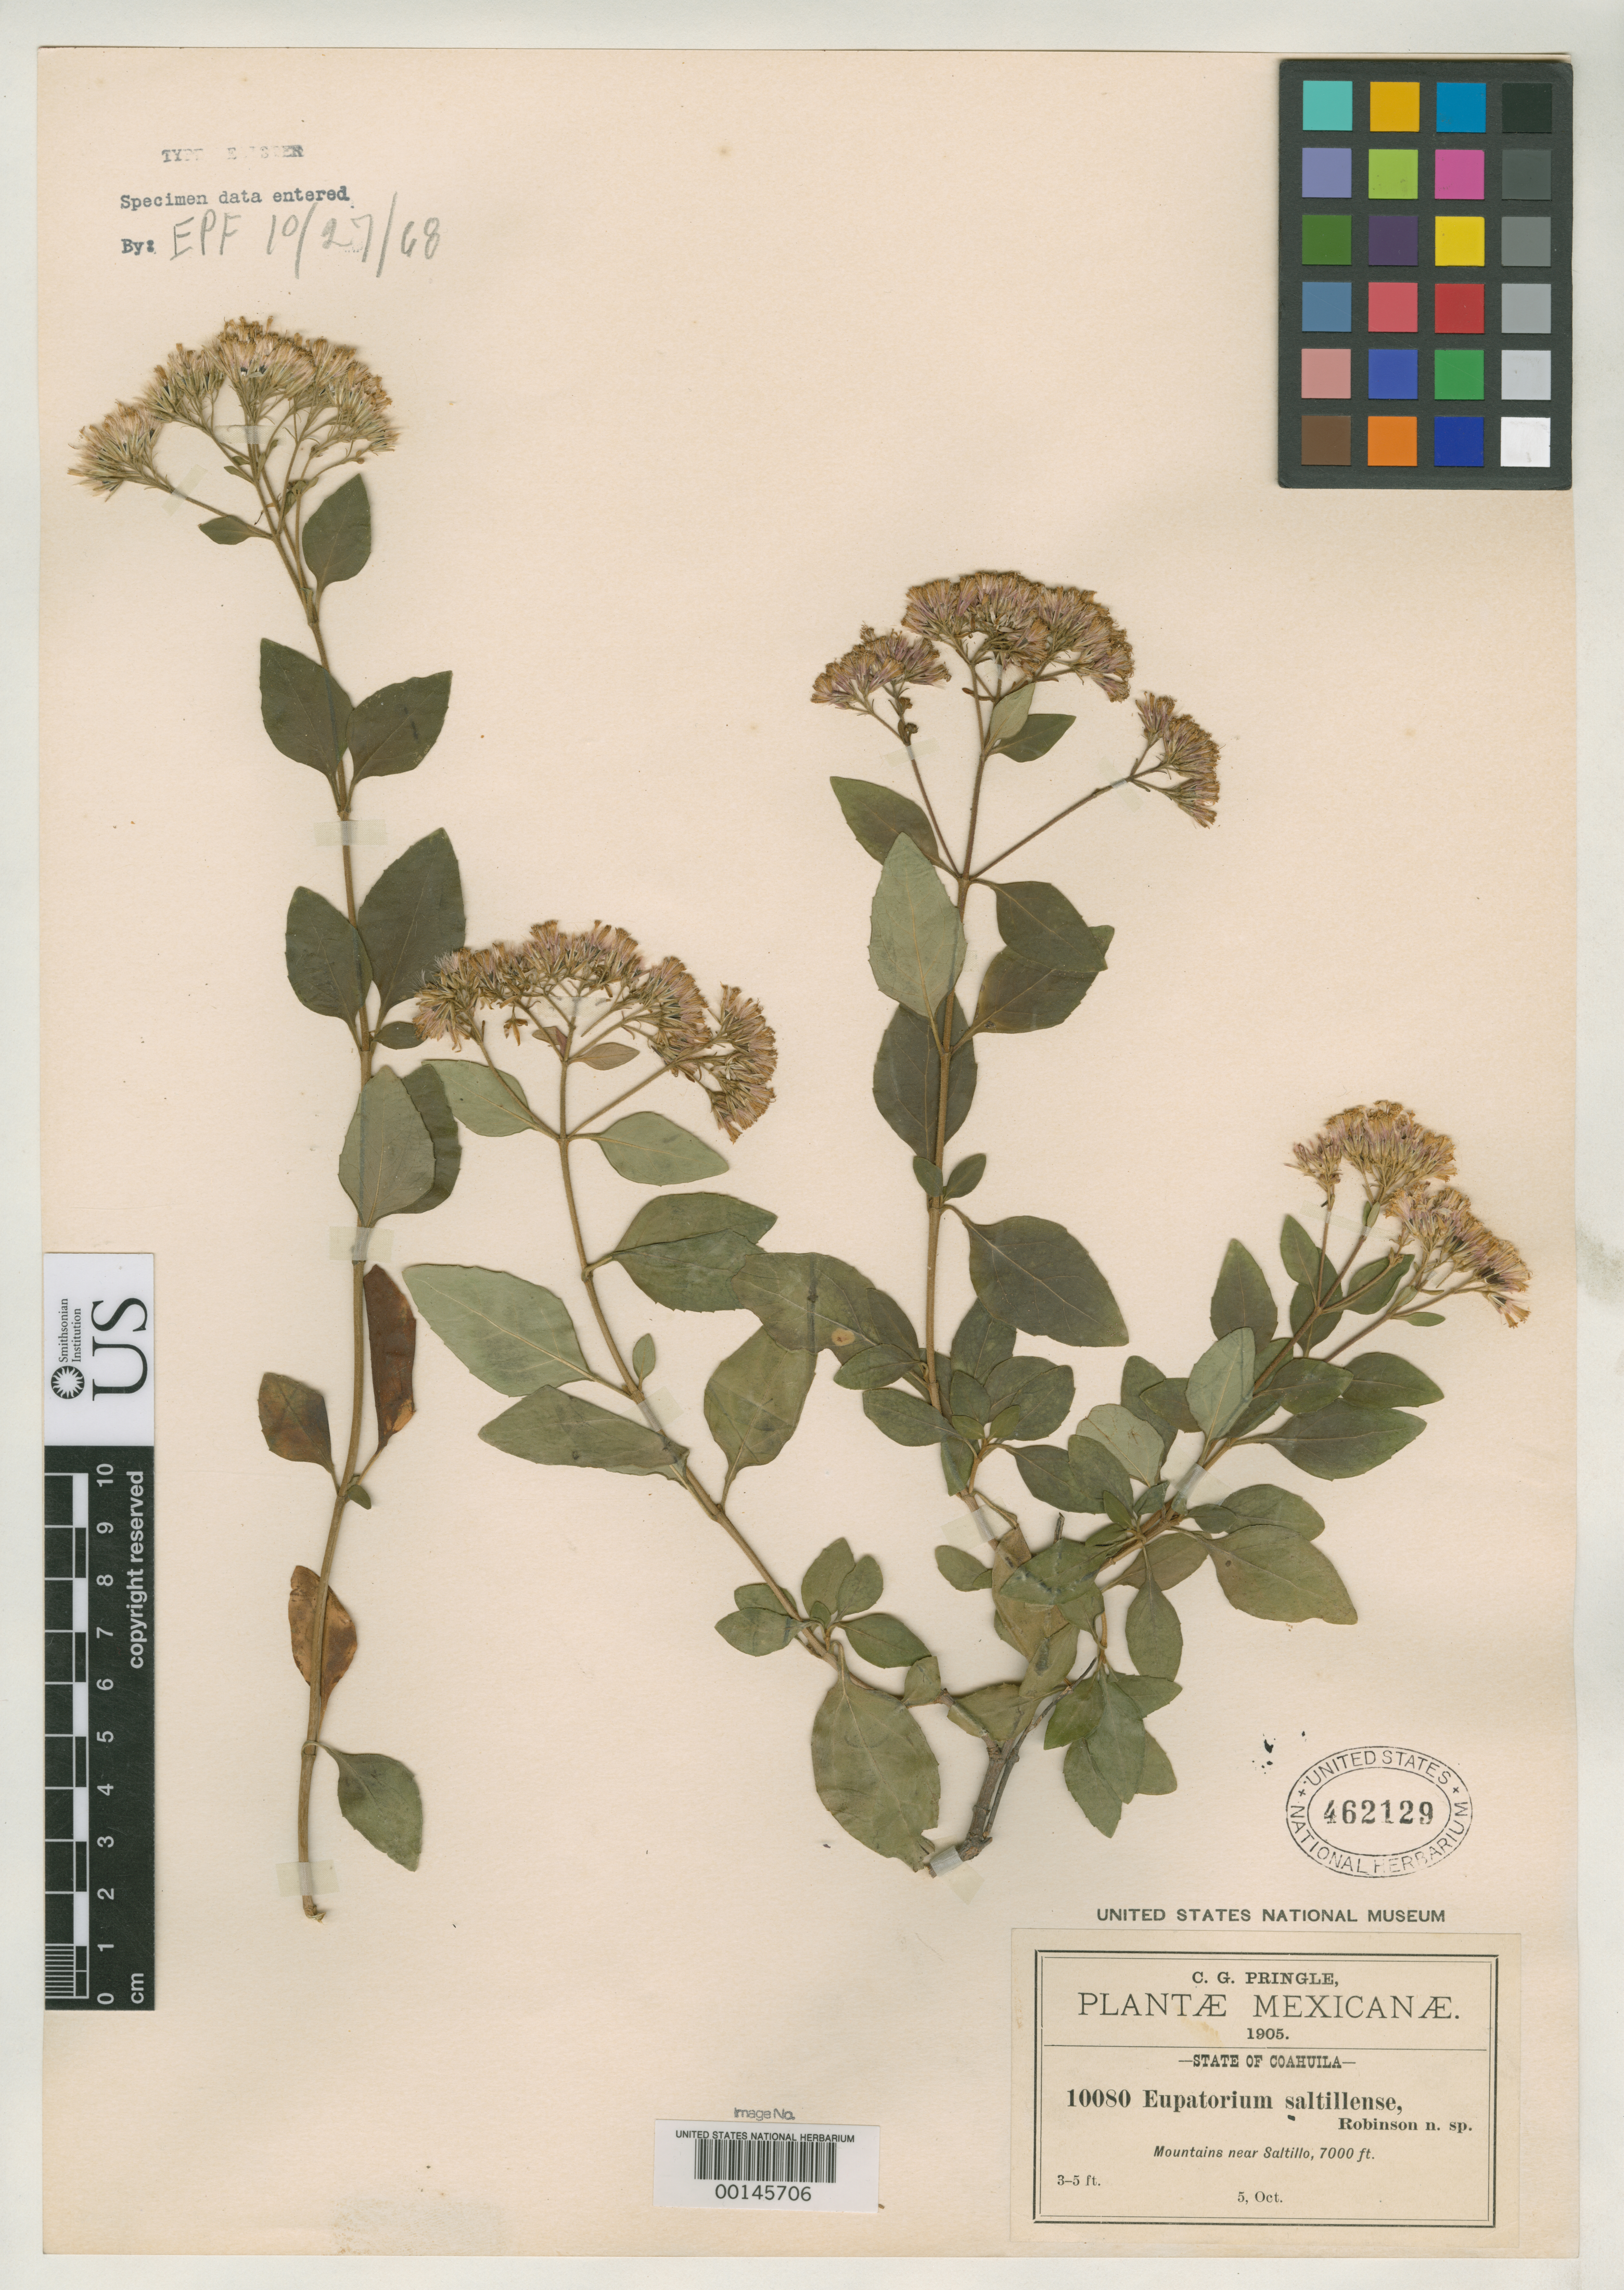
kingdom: Plantae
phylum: Tracheophyta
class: Magnoliopsida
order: Asterales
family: Asteraceae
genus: Eupatorium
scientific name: Eupatorium saltillense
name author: B.L. Rob.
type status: Isotype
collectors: C. G. Pringle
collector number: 10080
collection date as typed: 05 Oct 1905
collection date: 1905-10-05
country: Mexico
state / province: Coahuila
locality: Near Saltillo.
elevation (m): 2134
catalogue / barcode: US 462129